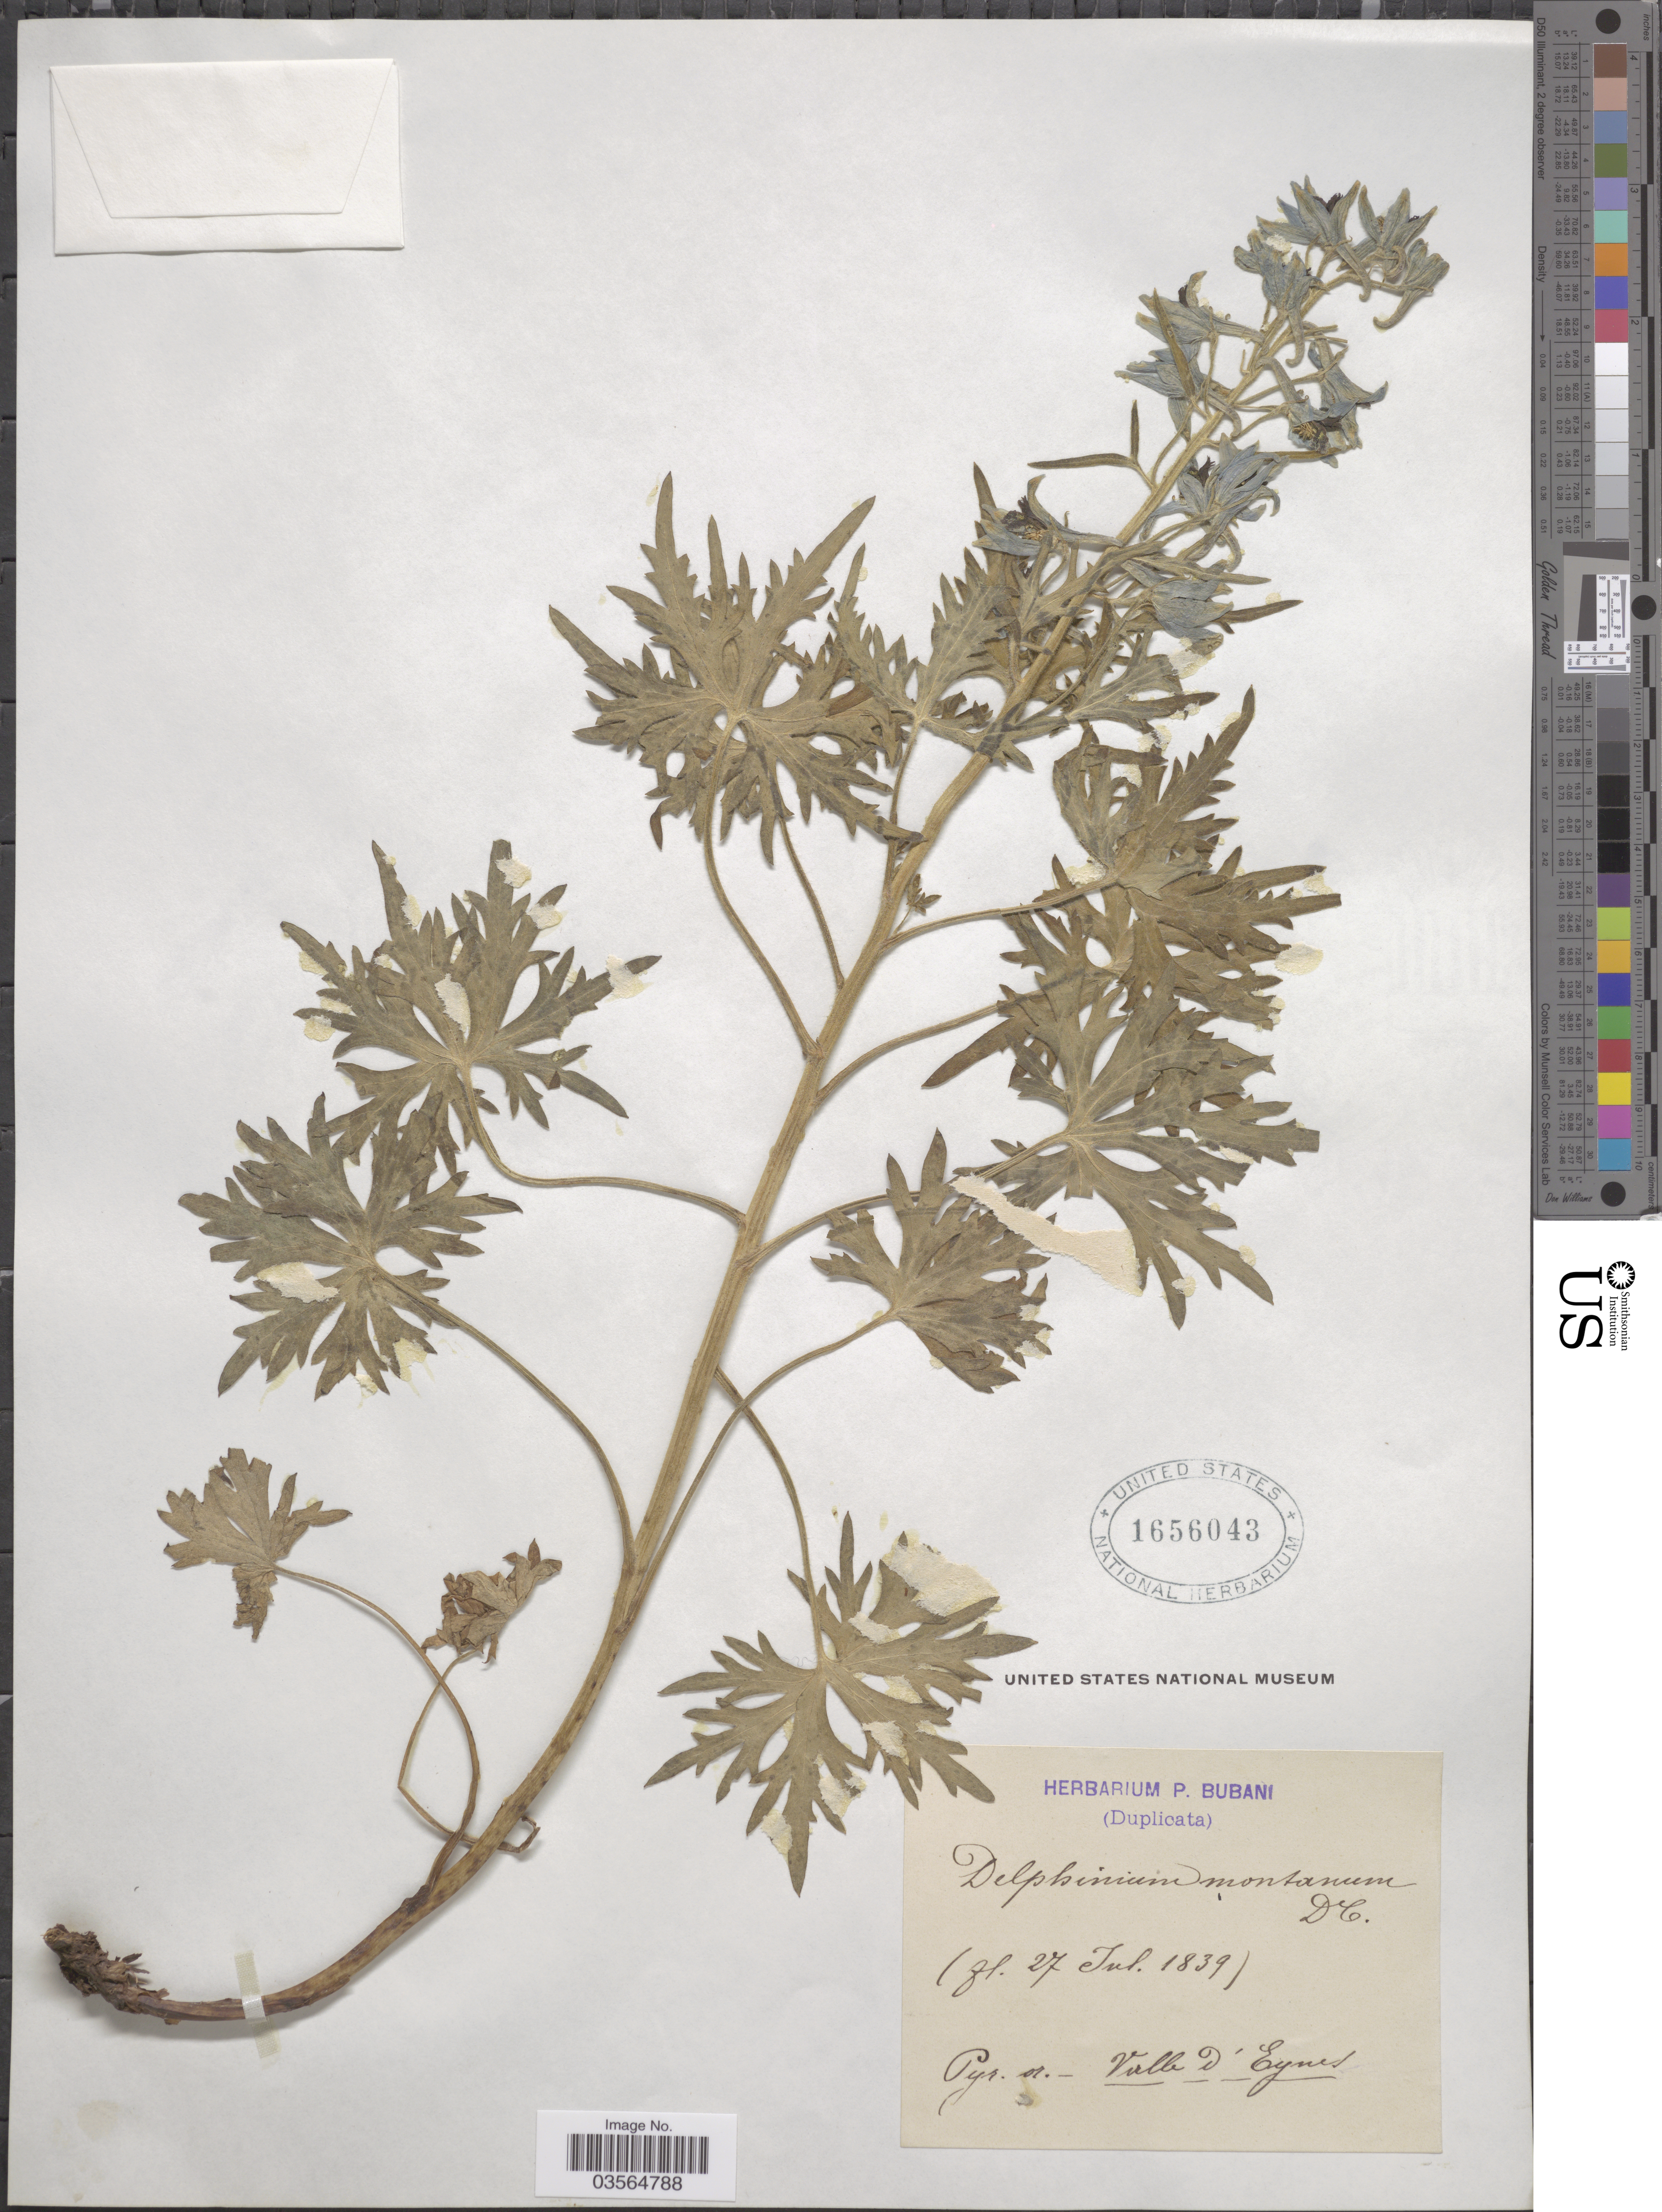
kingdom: Plantae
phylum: Tracheophyta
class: Magnoliopsida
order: Ranunculales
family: Ranunculaceae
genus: Delphinium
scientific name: Delphinium montanum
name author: DC.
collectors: ex herb. P. Bubani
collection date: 1839-07-27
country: France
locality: Pyr. or. - Valle d'Eynes.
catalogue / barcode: US 1656043